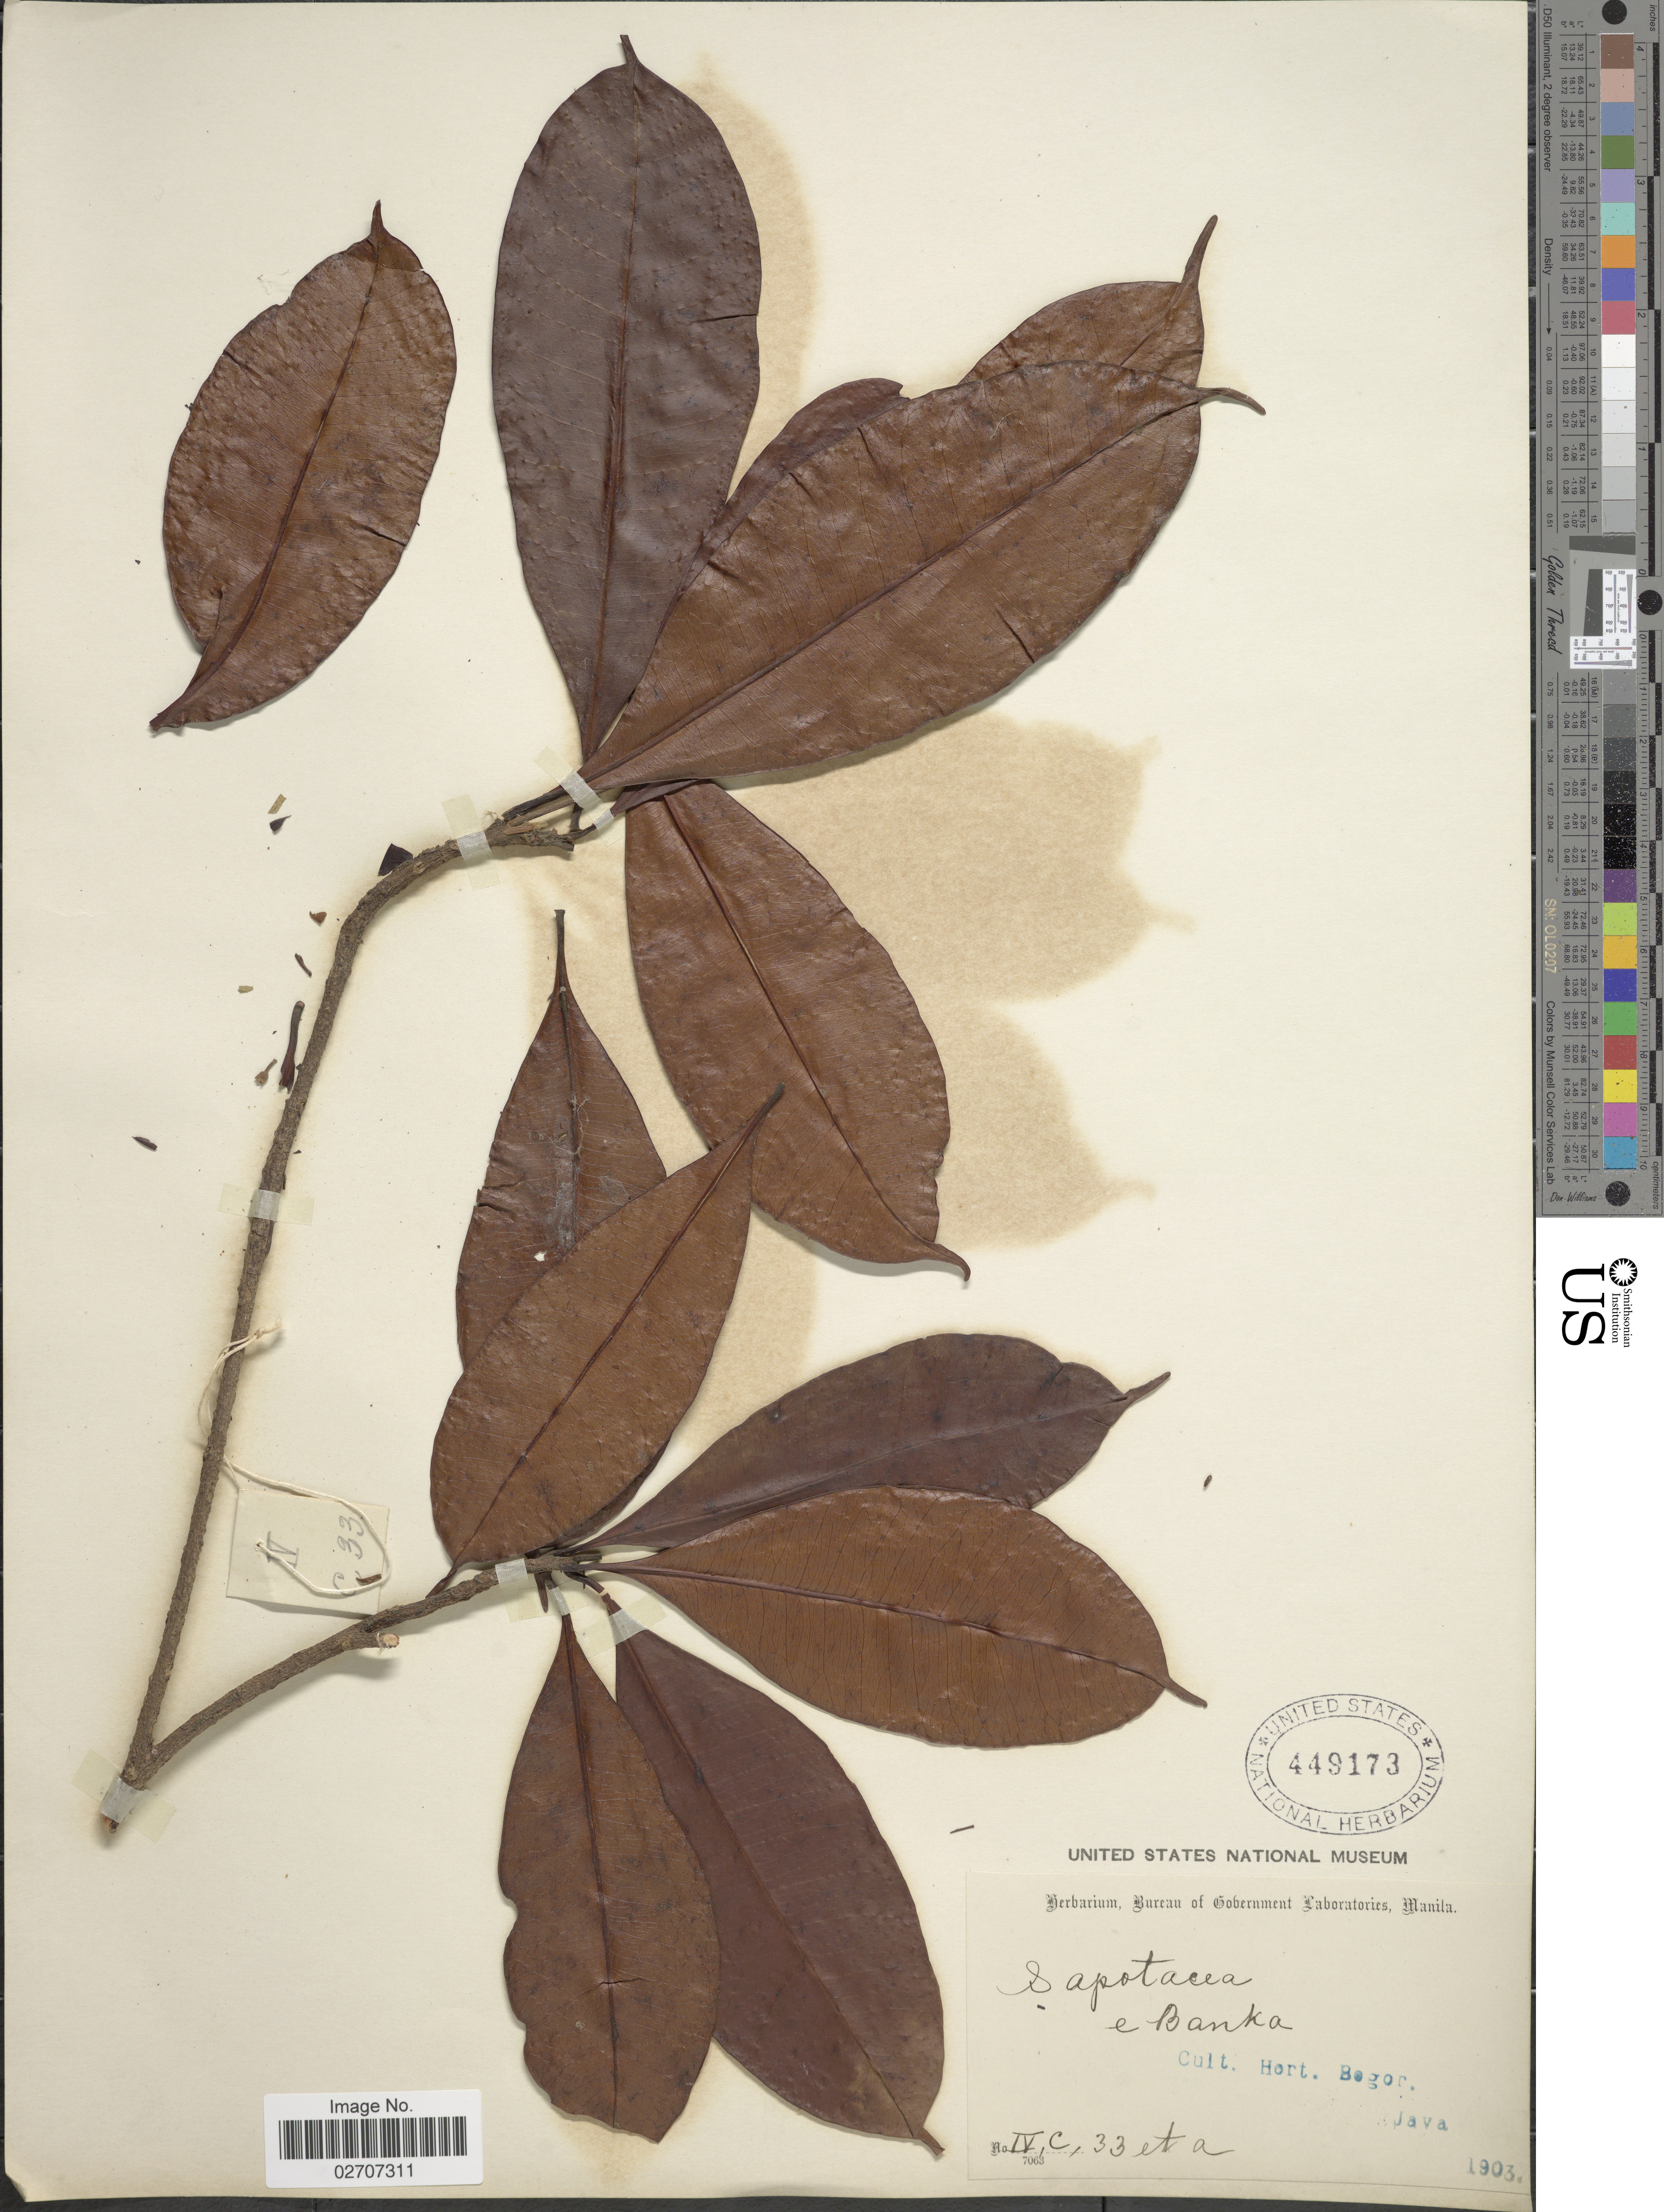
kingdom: Plantae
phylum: Tracheophyta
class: Magnoliopsida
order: Ericales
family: Sapotaceae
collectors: Ex herb. Bureau of Government Laboratories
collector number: IV,C,33eta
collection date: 1903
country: Indonesia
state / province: Java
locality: E Banka [unsure placement], Cult. Hort. Bogor. Java.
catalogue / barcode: US 449173